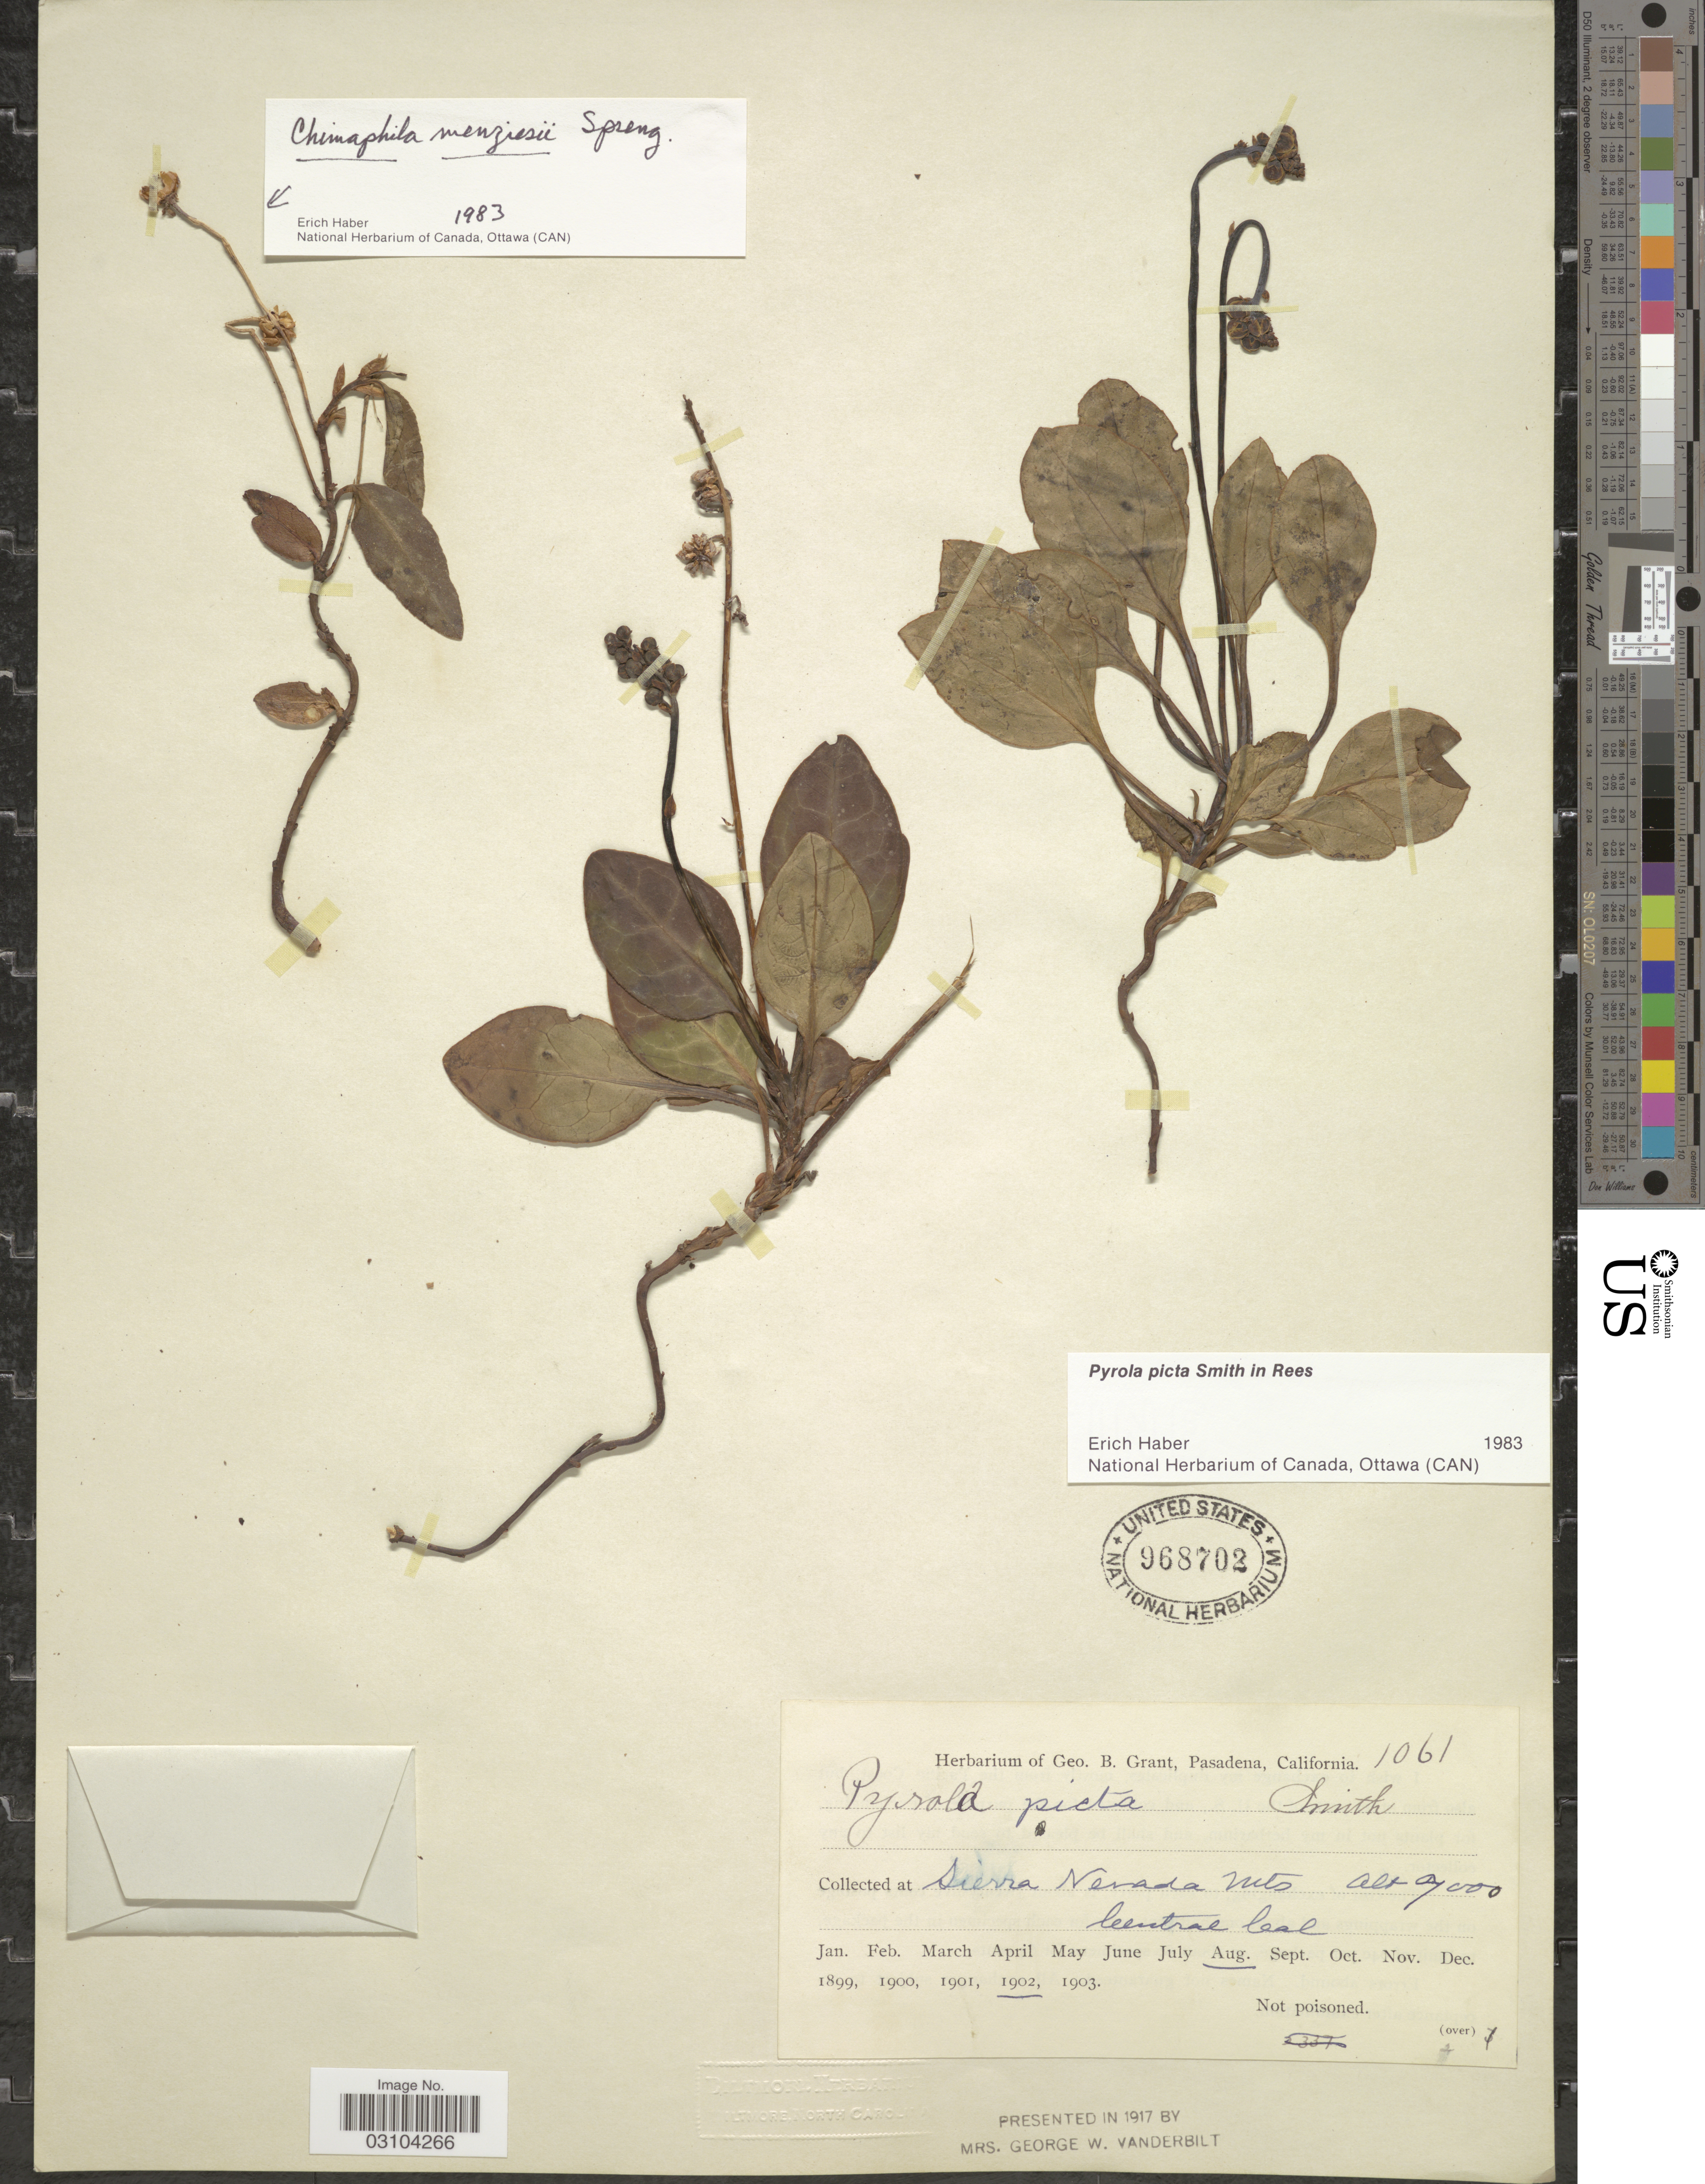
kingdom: Plantae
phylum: Tracheophyta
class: Magnoliopsida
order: Ericales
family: Ericaceae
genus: Pyrola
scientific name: Pyrola picta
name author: Sm. in Rees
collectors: ex herb. Geo. B. Grant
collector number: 1061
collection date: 1902-08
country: United States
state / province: California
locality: Sierra Nevada Mts., Central Cal.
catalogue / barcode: US 968702